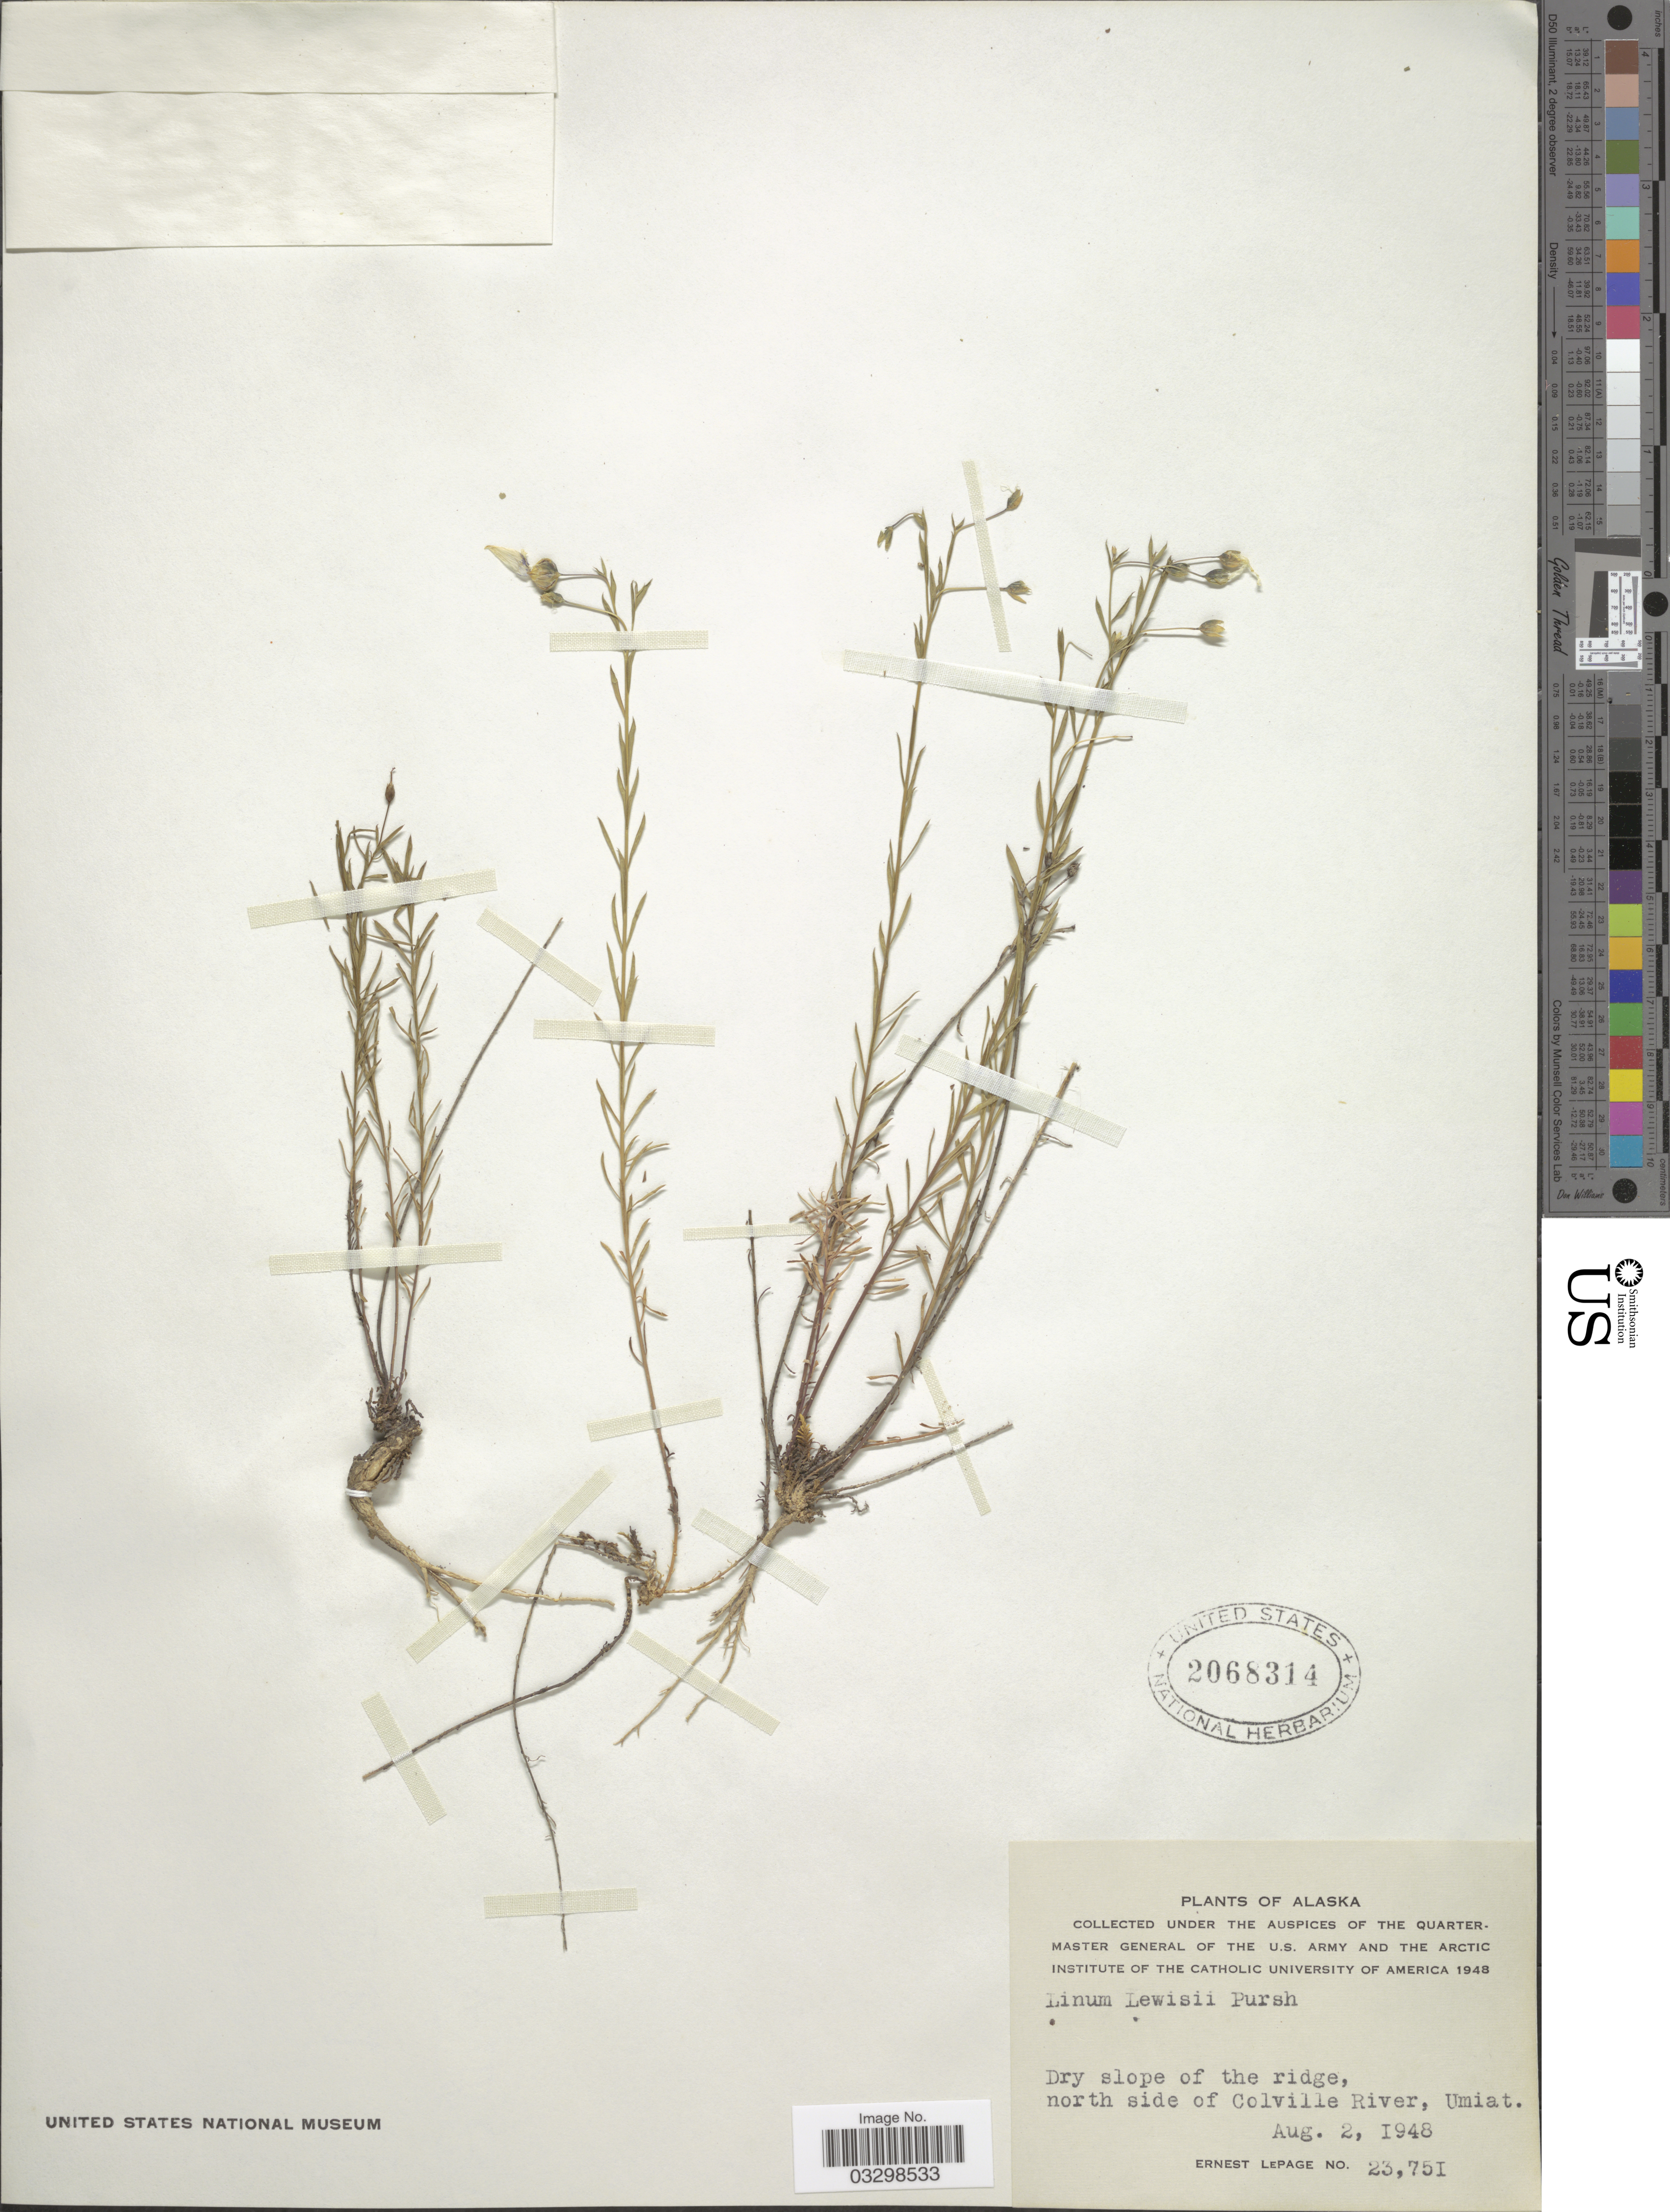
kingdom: Plantae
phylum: Tracheophyta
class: Magnoliopsida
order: Malpighiales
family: Linaceae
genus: Linum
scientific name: Linum lewisii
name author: Pursh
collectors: E. Lepage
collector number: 23751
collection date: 1948-08-02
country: United States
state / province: Alaska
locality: Dry slope of the ridge, north side of Colville River, Umiat.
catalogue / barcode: US 2068314